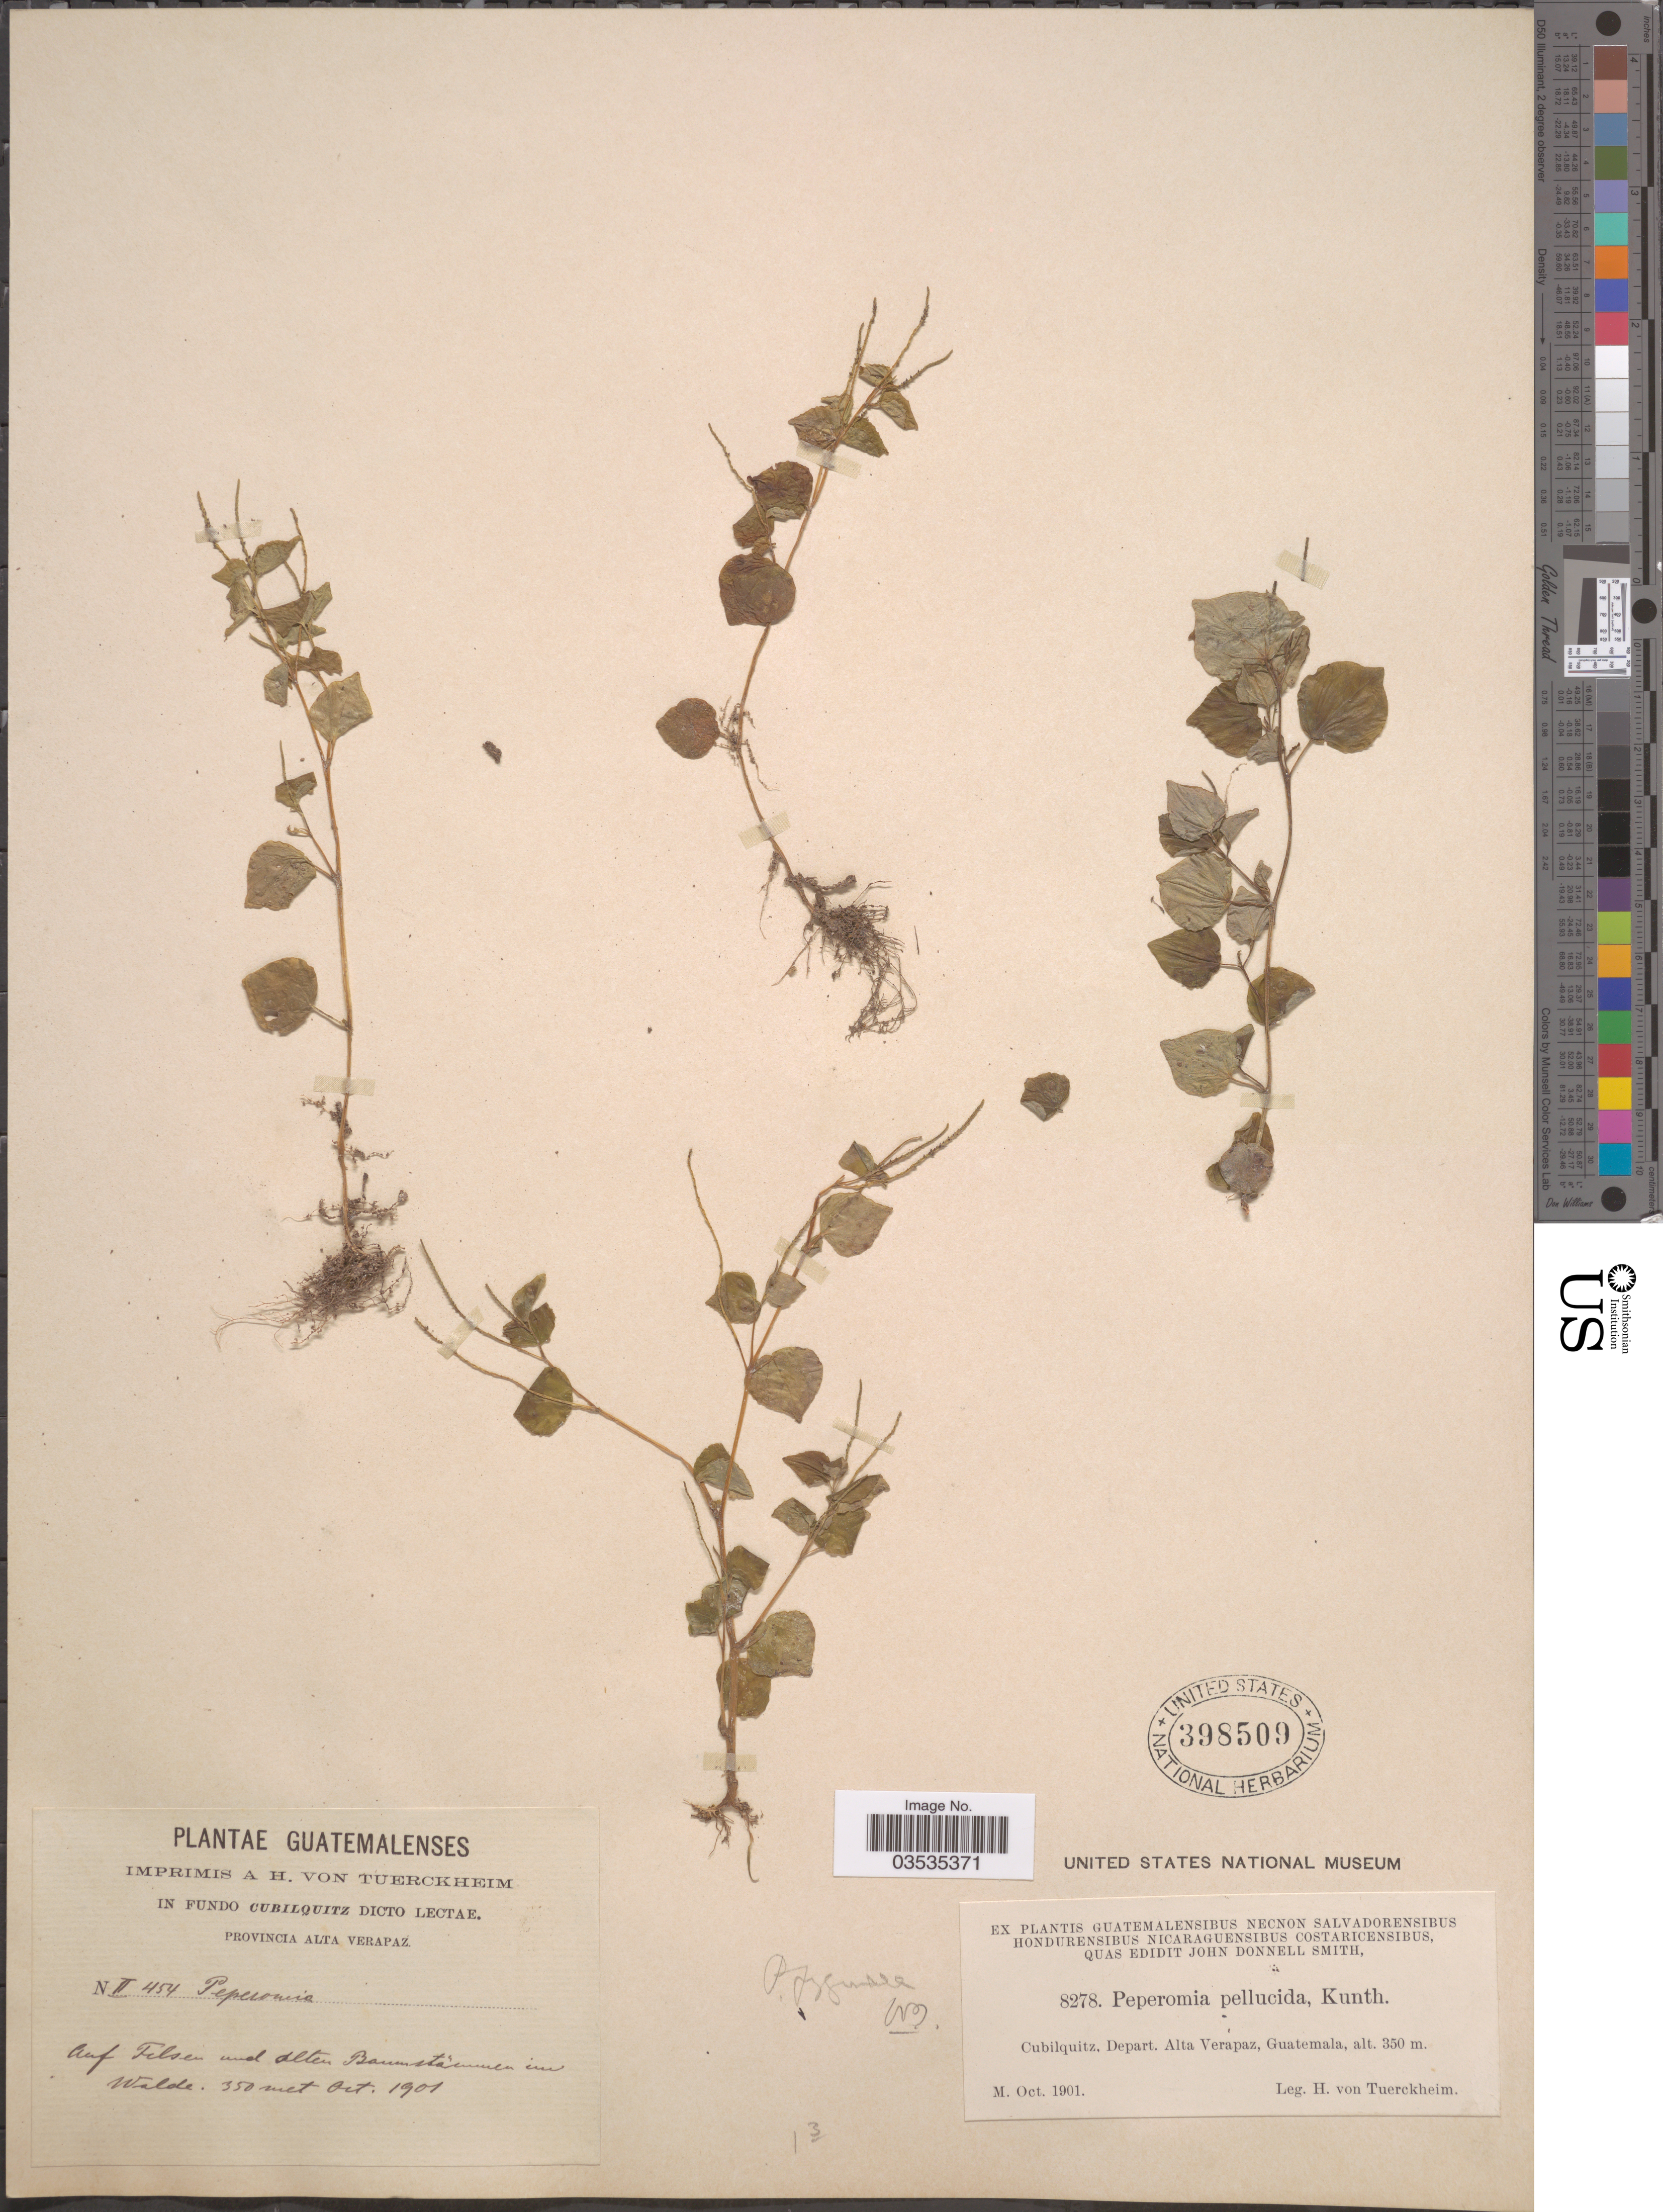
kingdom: Plantae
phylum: Tracheophyta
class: Magnoliopsida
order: Piperales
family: Piperaceae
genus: Peperomia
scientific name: Peperomia pellucida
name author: (L.) Kunth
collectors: H. von Türckheim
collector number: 8278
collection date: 1901-10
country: Guatemala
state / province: Alta Verapaz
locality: Cubilquitz, Depart. Alta Verapaz. Auf Felsen und alten Baumstämmen im Walde.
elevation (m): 350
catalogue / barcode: US 398509